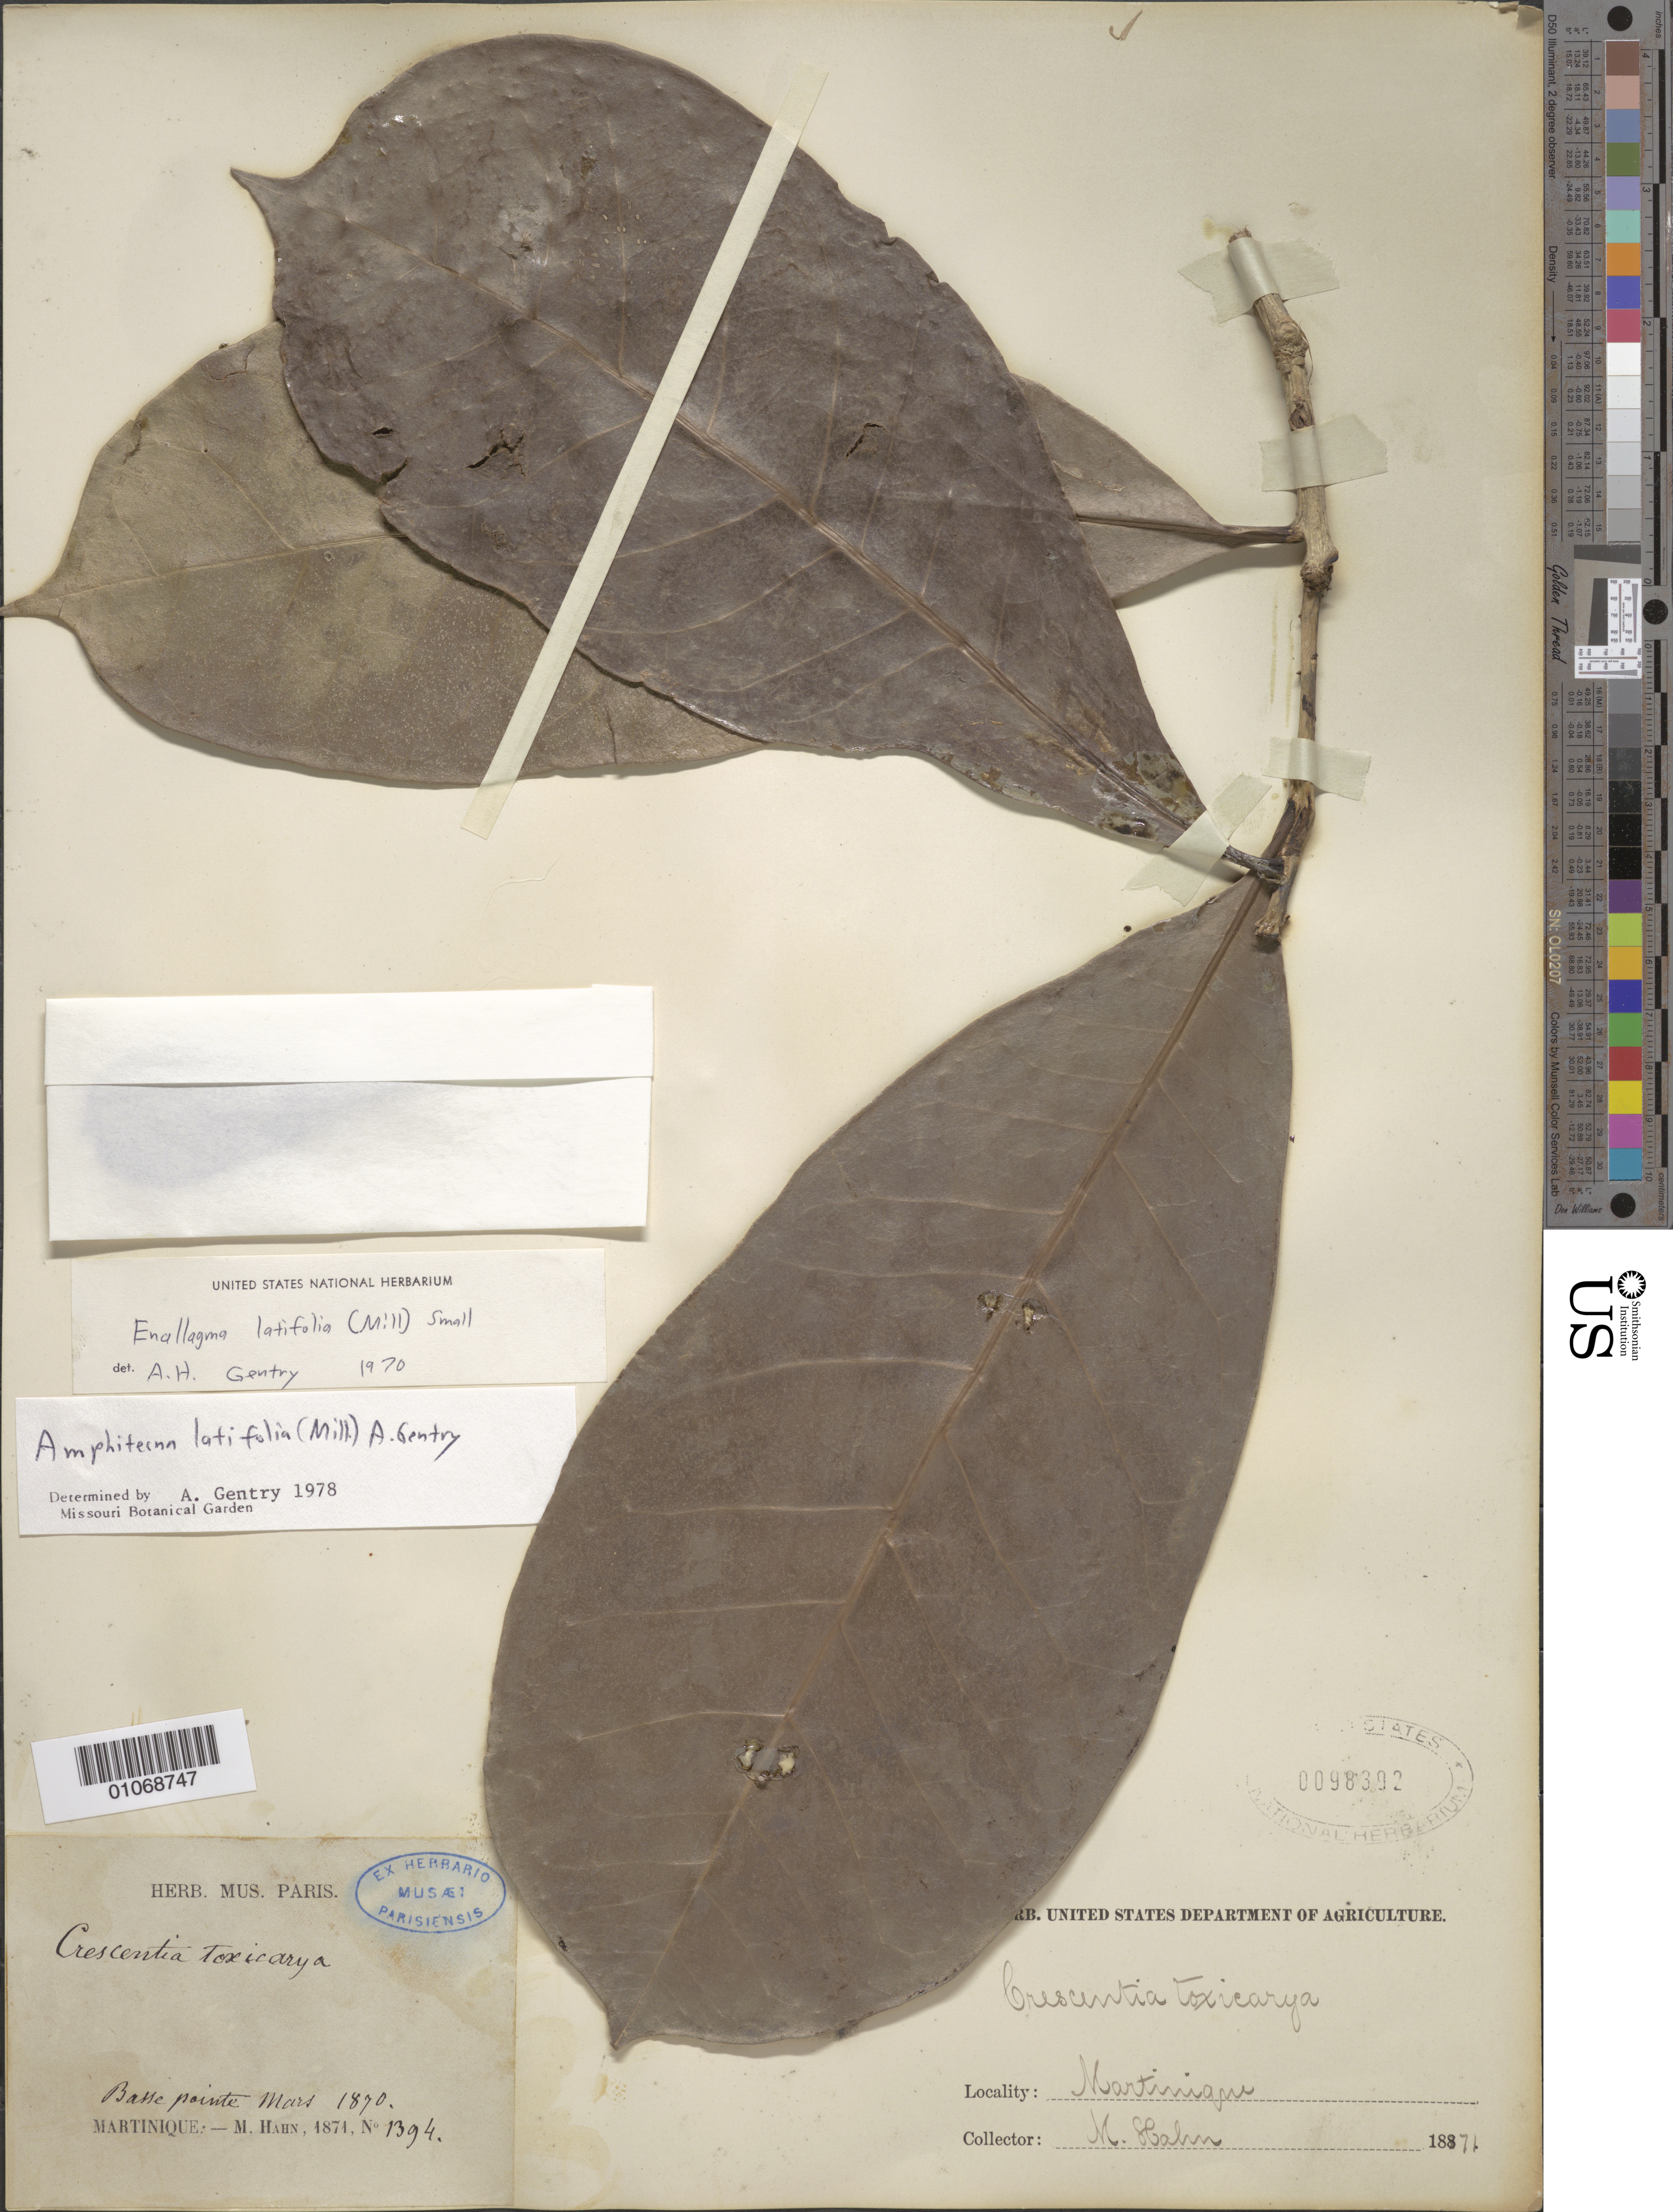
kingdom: Plantae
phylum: Tracheophyta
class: Magnoliopsida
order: Lamiales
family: Bignoniaceae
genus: Amphitecna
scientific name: Amphitecna latifolia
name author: (Mill.) A.H. Gentry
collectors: M. Hahn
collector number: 1394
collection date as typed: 01 Mar 1870 to 31 Mar 1870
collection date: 1870-03-01/1870-03-31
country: Martinique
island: Martinique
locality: Basse Pointe.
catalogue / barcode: US 98392